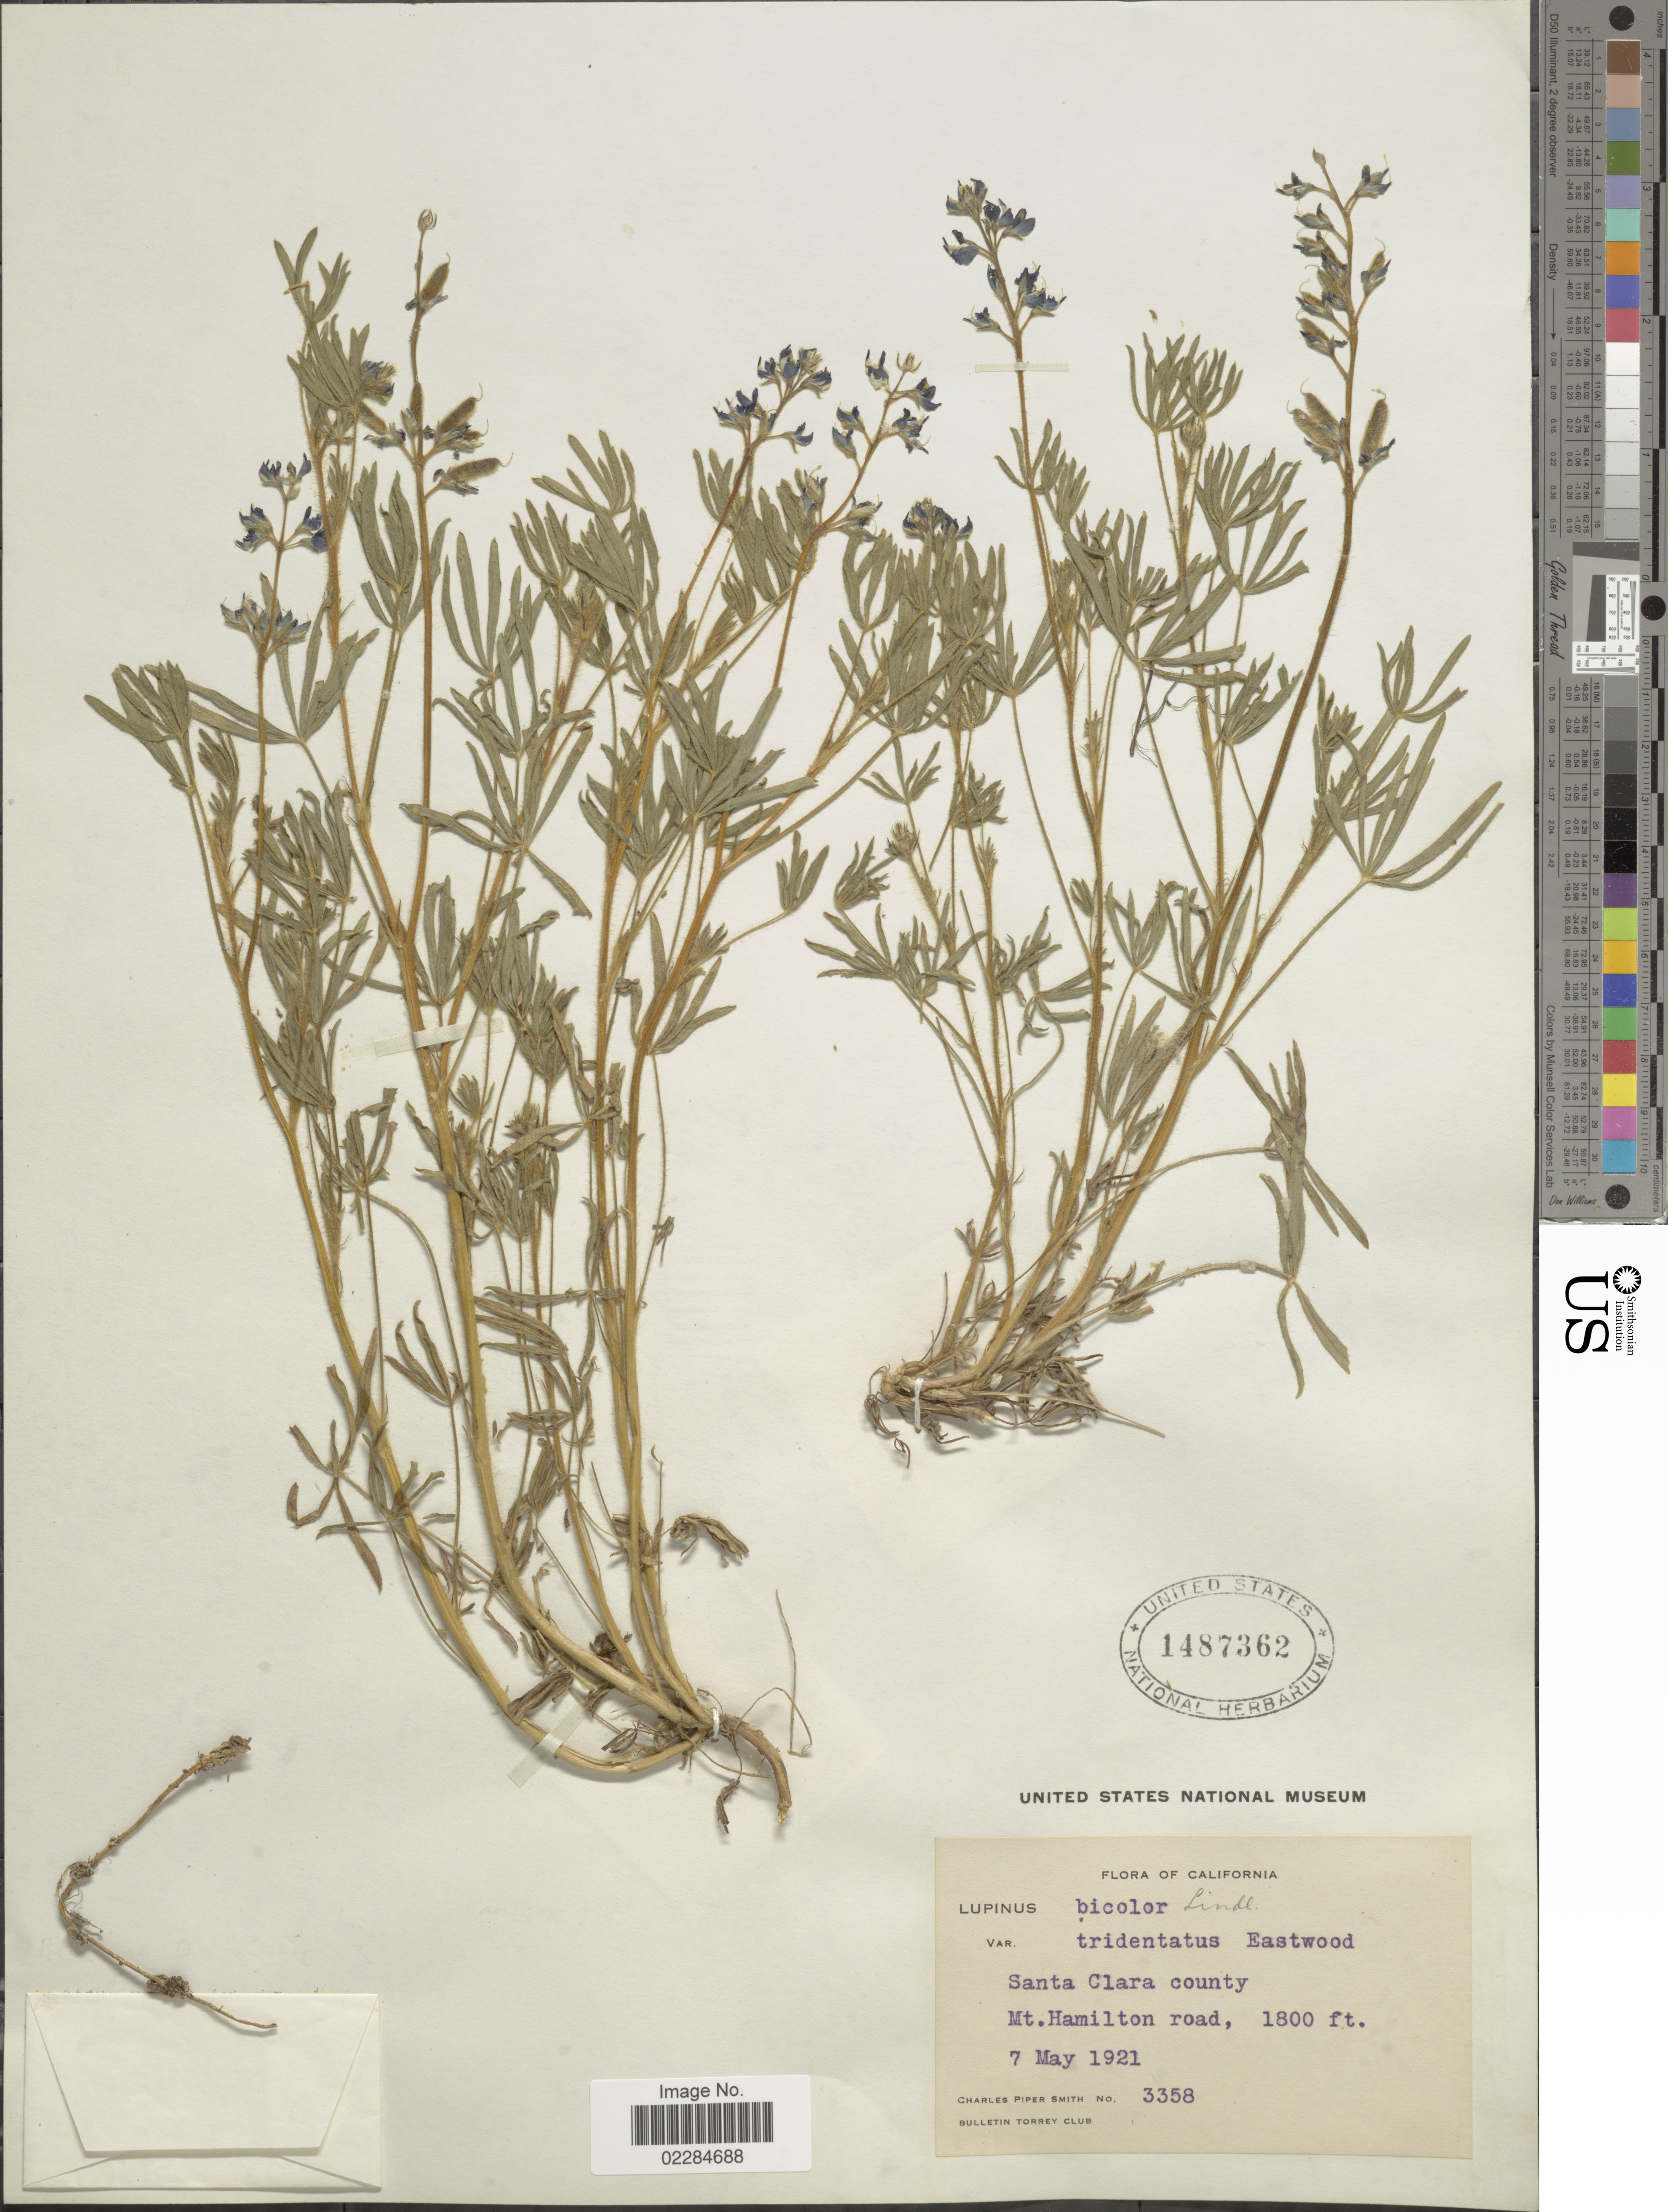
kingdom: Plantae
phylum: Tracheophyta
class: Magnoliopsida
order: Fabales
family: Fabaceae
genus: Lupinus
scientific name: Lupinus bicolor var. tridentatus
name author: Lindl.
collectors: C. P. Smith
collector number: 3358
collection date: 1921-05-07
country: United States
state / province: California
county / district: Santa Clara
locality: Santa Clara County. Mt. Hamilton road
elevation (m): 549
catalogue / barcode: US 1487362